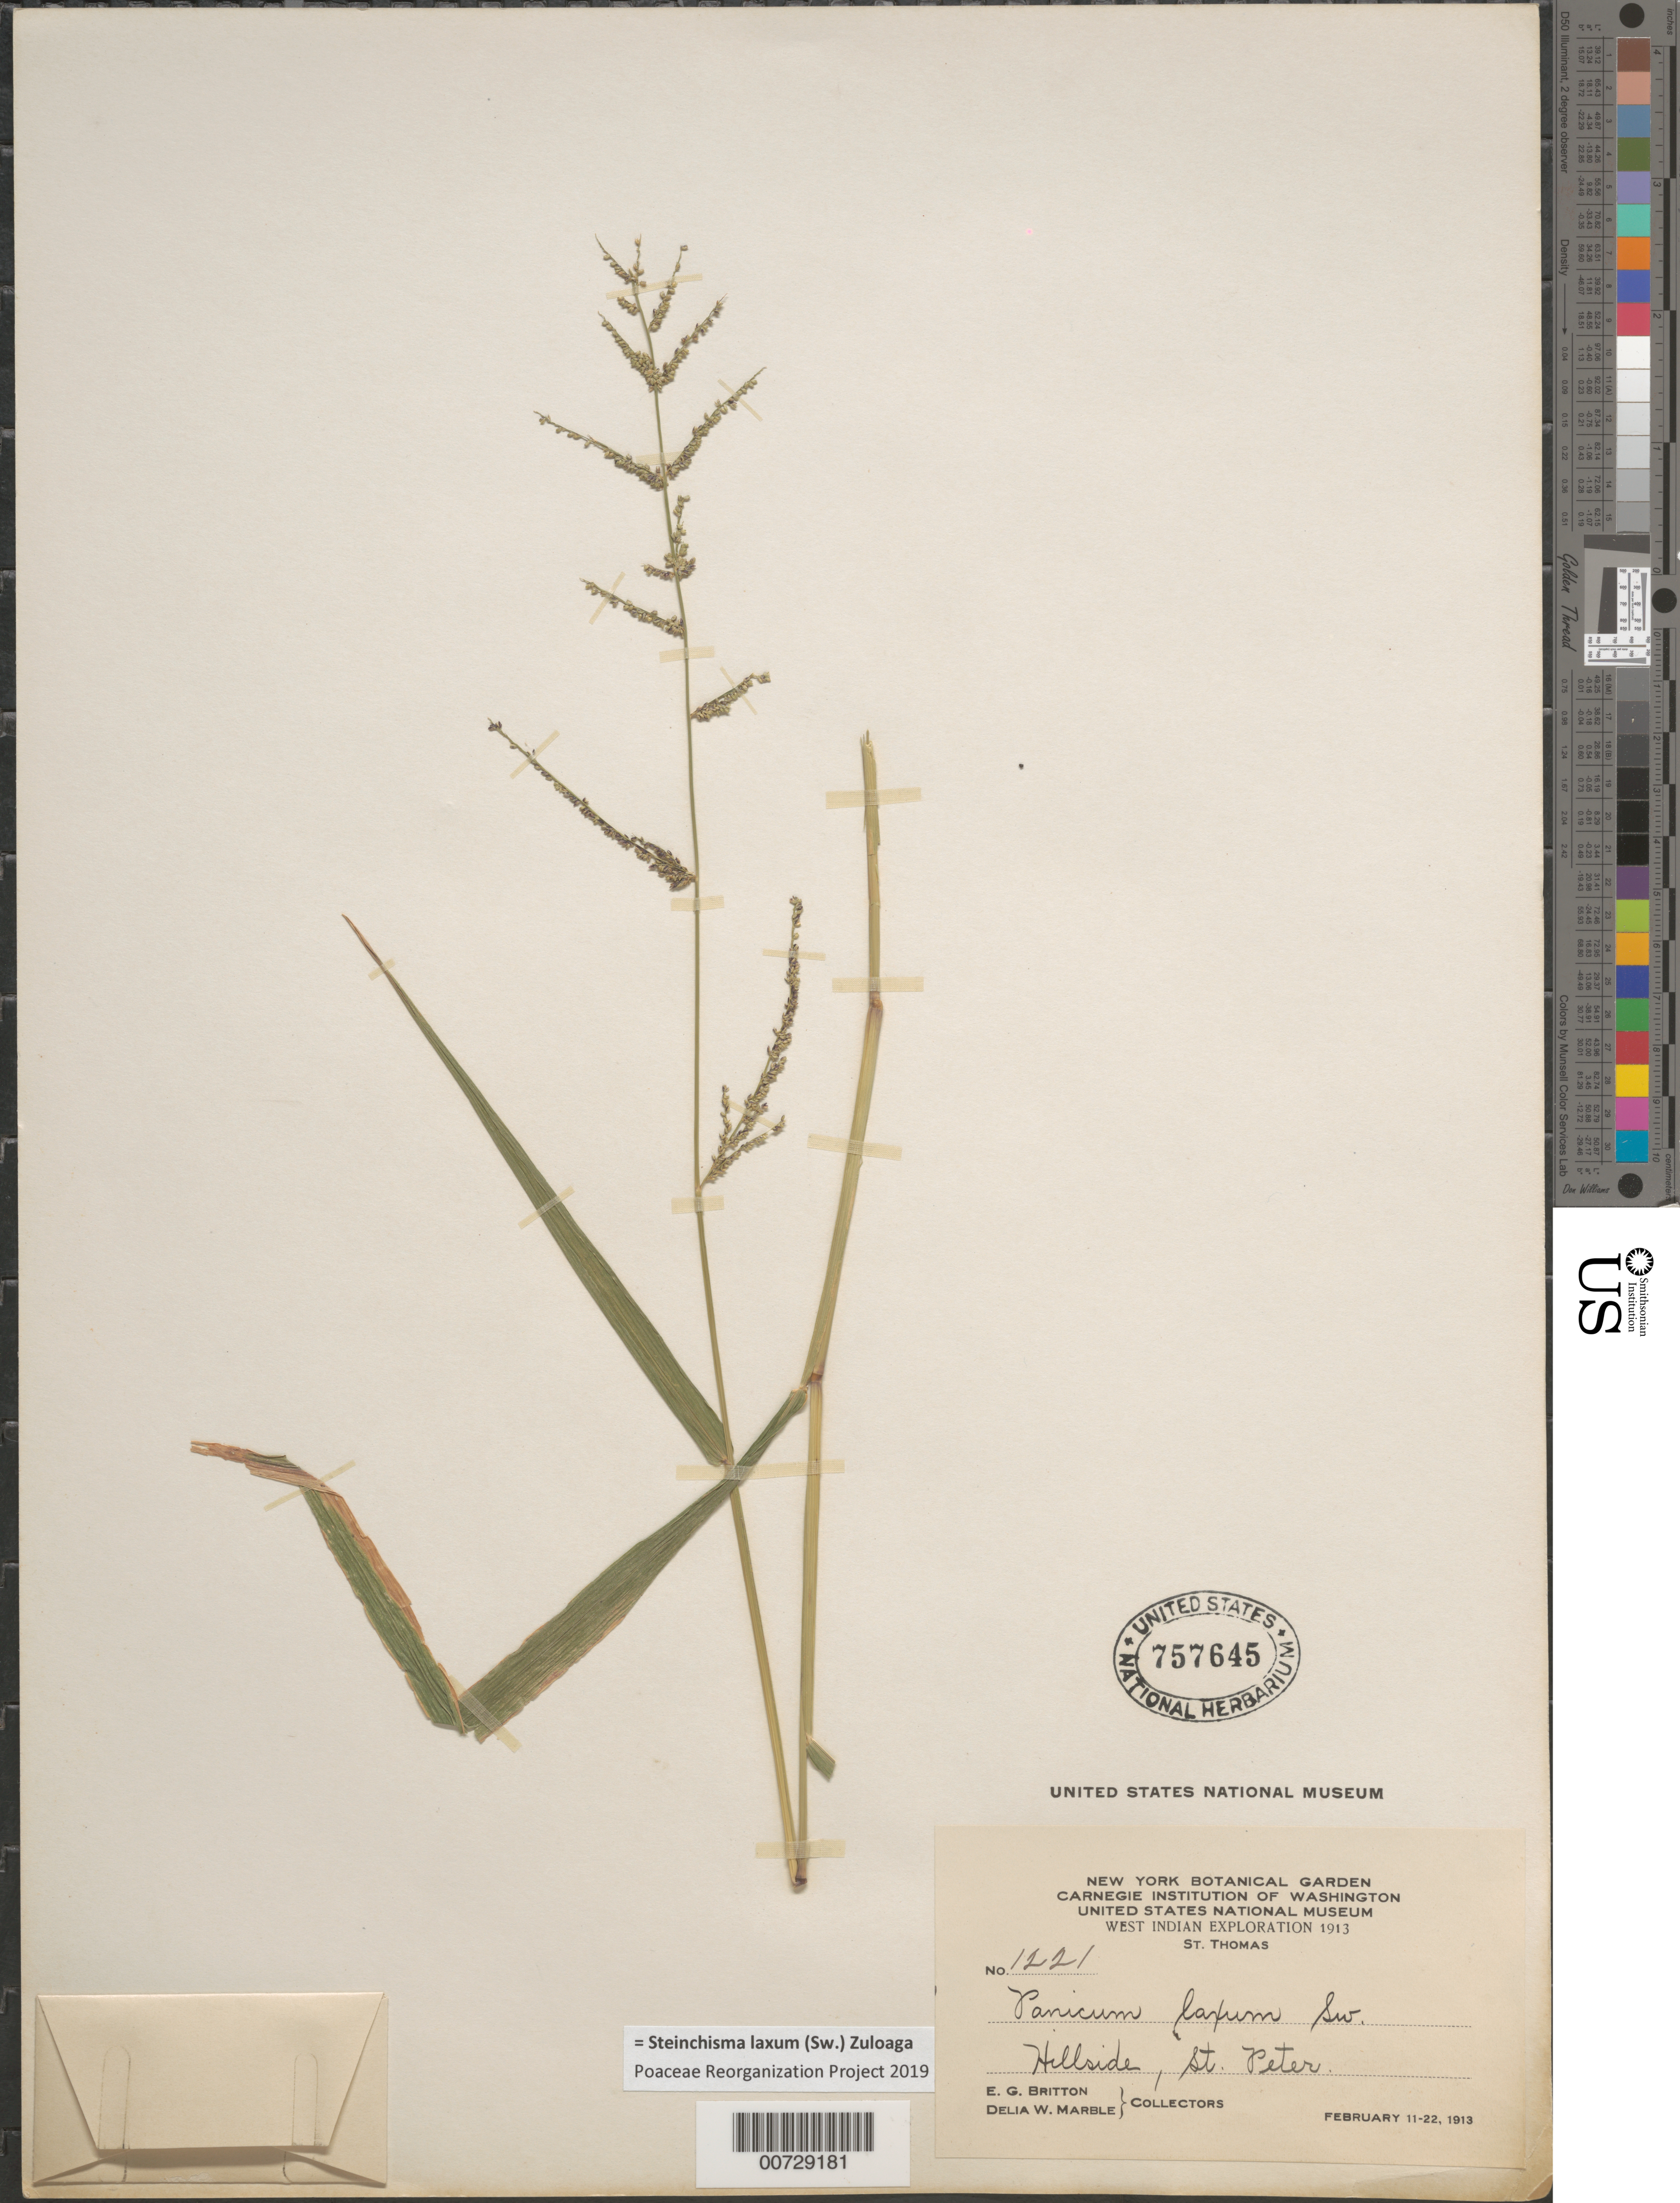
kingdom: Plantae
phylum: Tracheophyta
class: Liliopsida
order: Poales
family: Poaceae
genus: Steinchisma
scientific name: Steinchisma laxum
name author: (Sw.) Zuloaga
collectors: E. G. Britton & D. W. Marble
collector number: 1221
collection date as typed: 11 Feb 1913 to 22 Feb 1913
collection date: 1913-02-11/1913-02-22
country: U.S. Virgin Islands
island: St. Thomas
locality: St. Thomas; St. Peter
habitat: Hillside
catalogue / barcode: US 757645